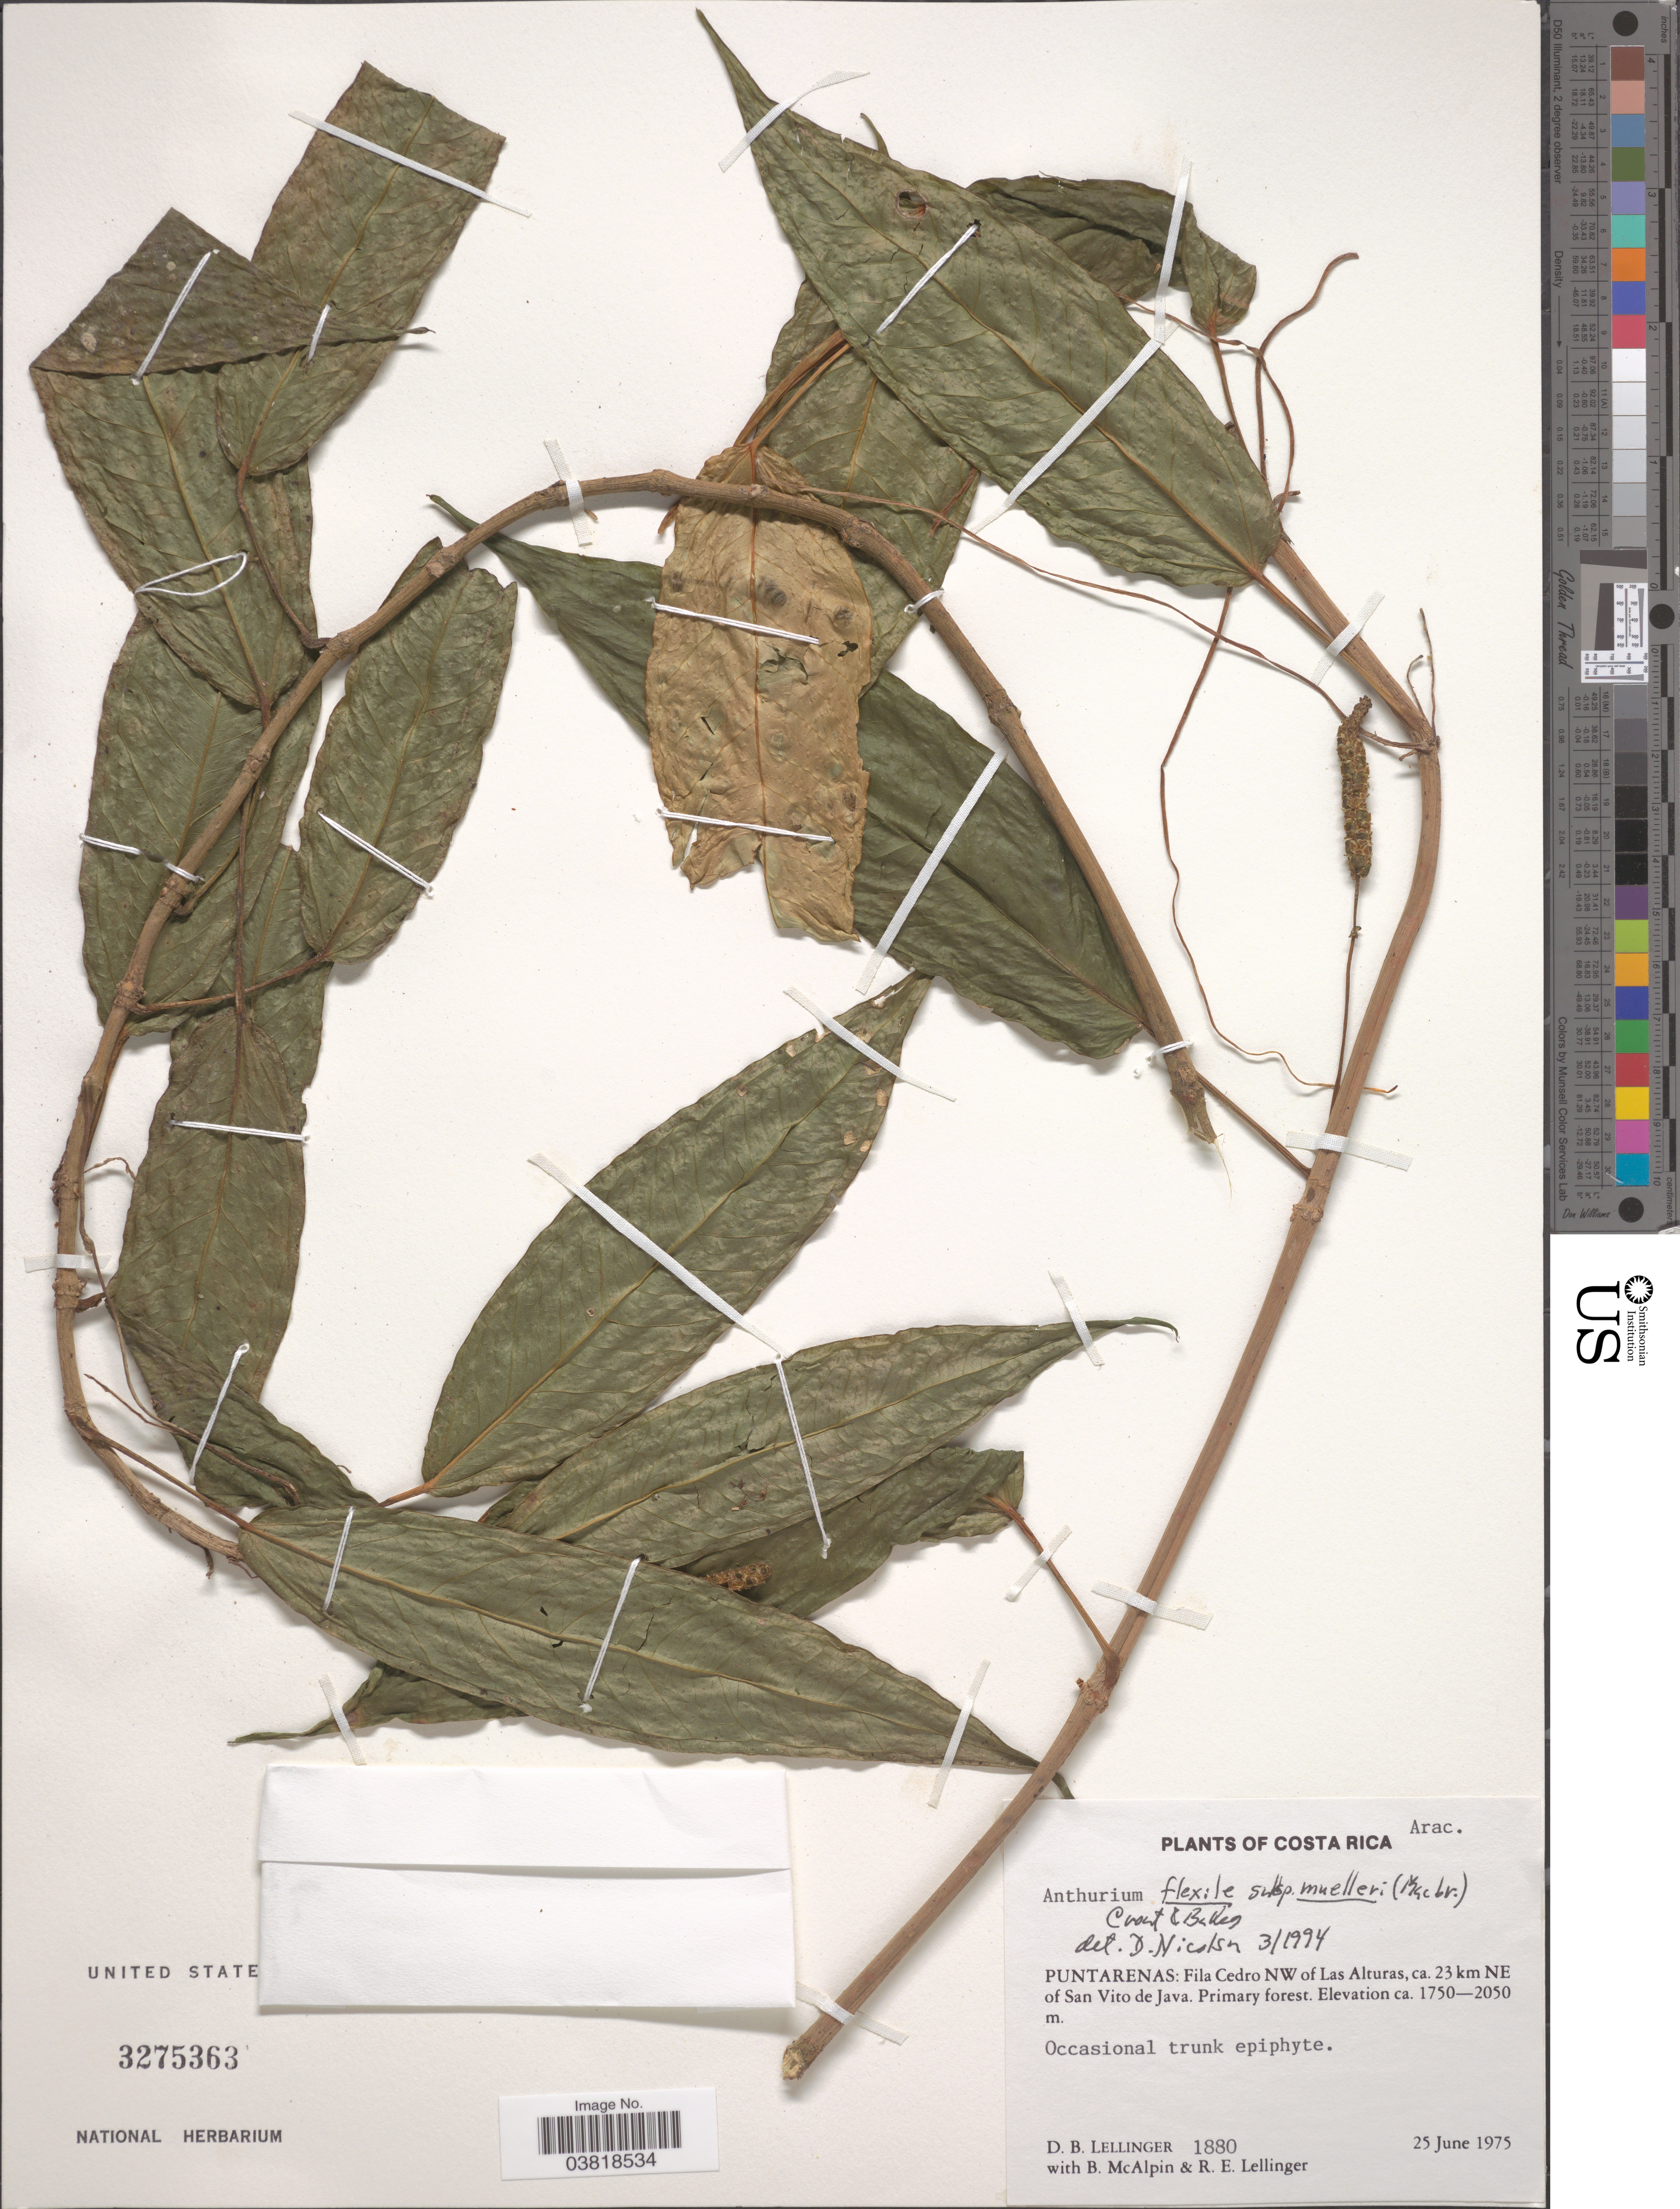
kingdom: Plantae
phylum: Tracheophyta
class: Liliopsida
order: Alismatales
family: Araceae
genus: Anthurium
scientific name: Anthurium flexile subsp. muelleri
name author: (J.F. Macbr.) Croat & R.A. Baker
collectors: D. B. Lellinger, B. McAlpin & R. E. Lellinger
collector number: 1880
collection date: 1975-06-25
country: Costa Rica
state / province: Puntarenas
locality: Fila Cedro NW of Las Alturas, ca. 23 km NE of San Vito de Java.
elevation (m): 1750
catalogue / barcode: US 3275363